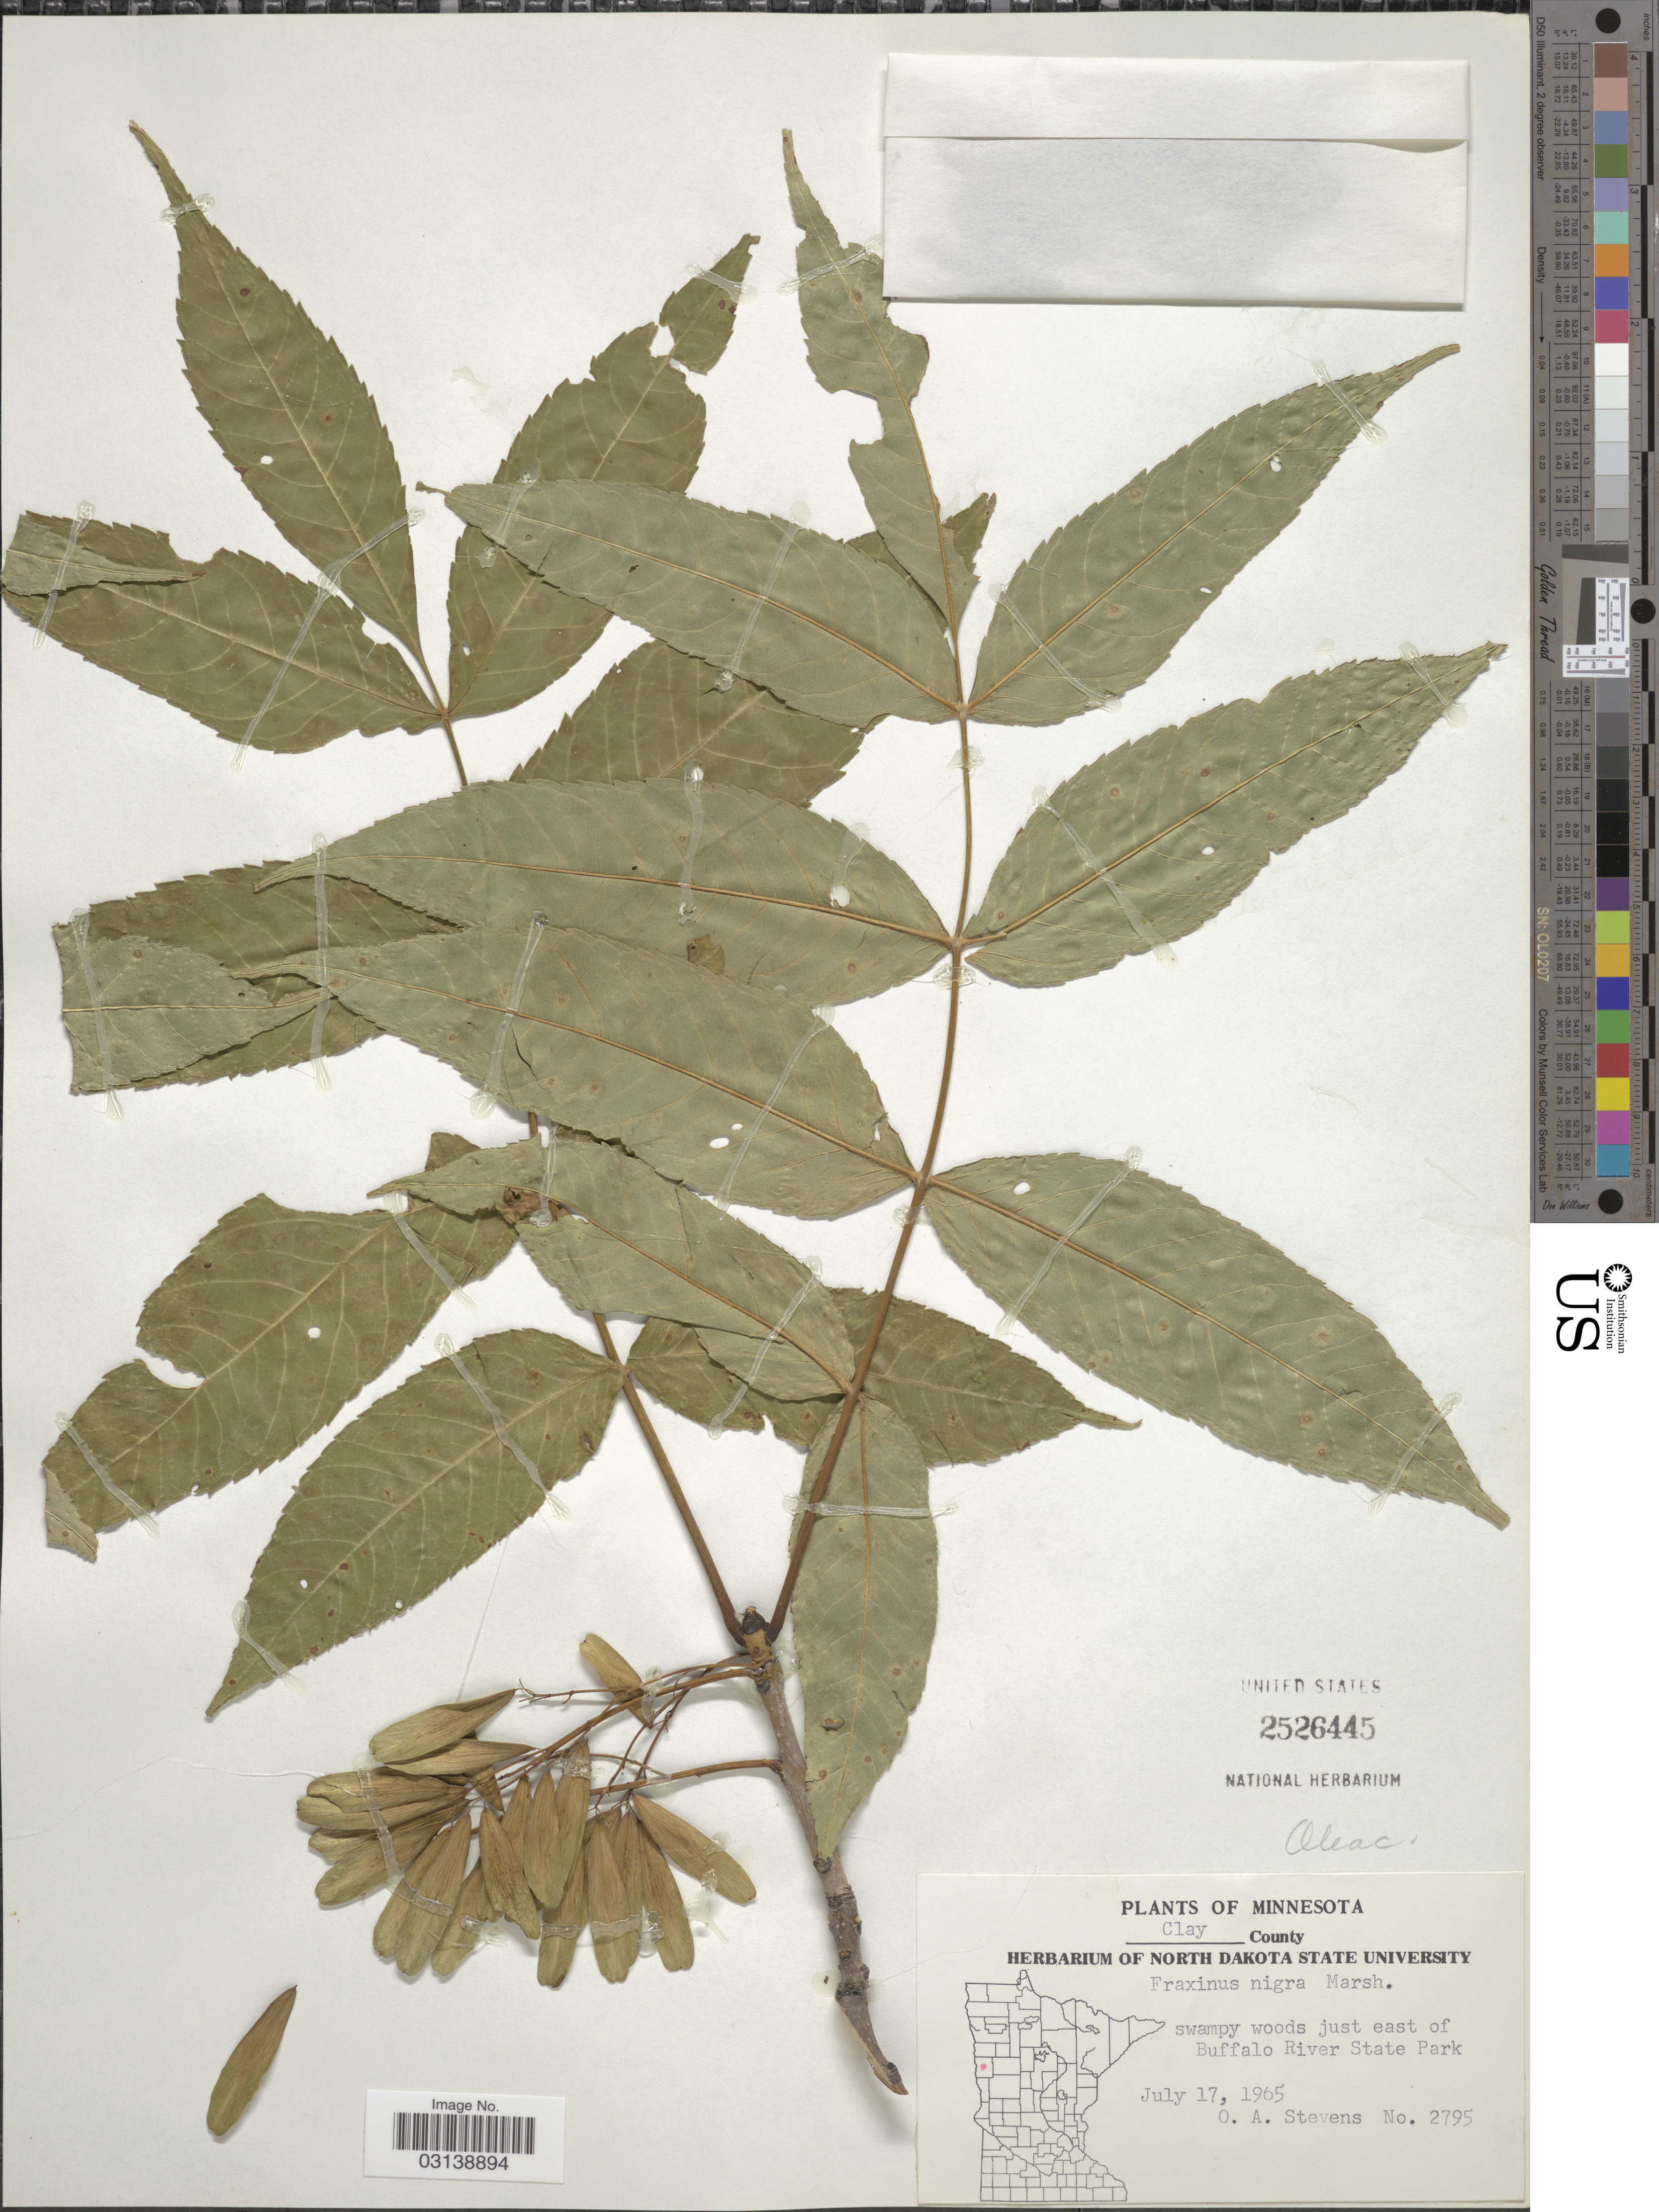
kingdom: Plantae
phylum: Tracheophyta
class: Magnoliopsida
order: Lamiales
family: Oleaceae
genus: Fraxinus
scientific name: Fraxinus nigra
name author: Marshall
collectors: O. A. Stevens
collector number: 2795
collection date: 1965-07-17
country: United States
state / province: Minnesota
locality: Clay County. Just east of Buffalo River State Park.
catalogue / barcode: US 2526445